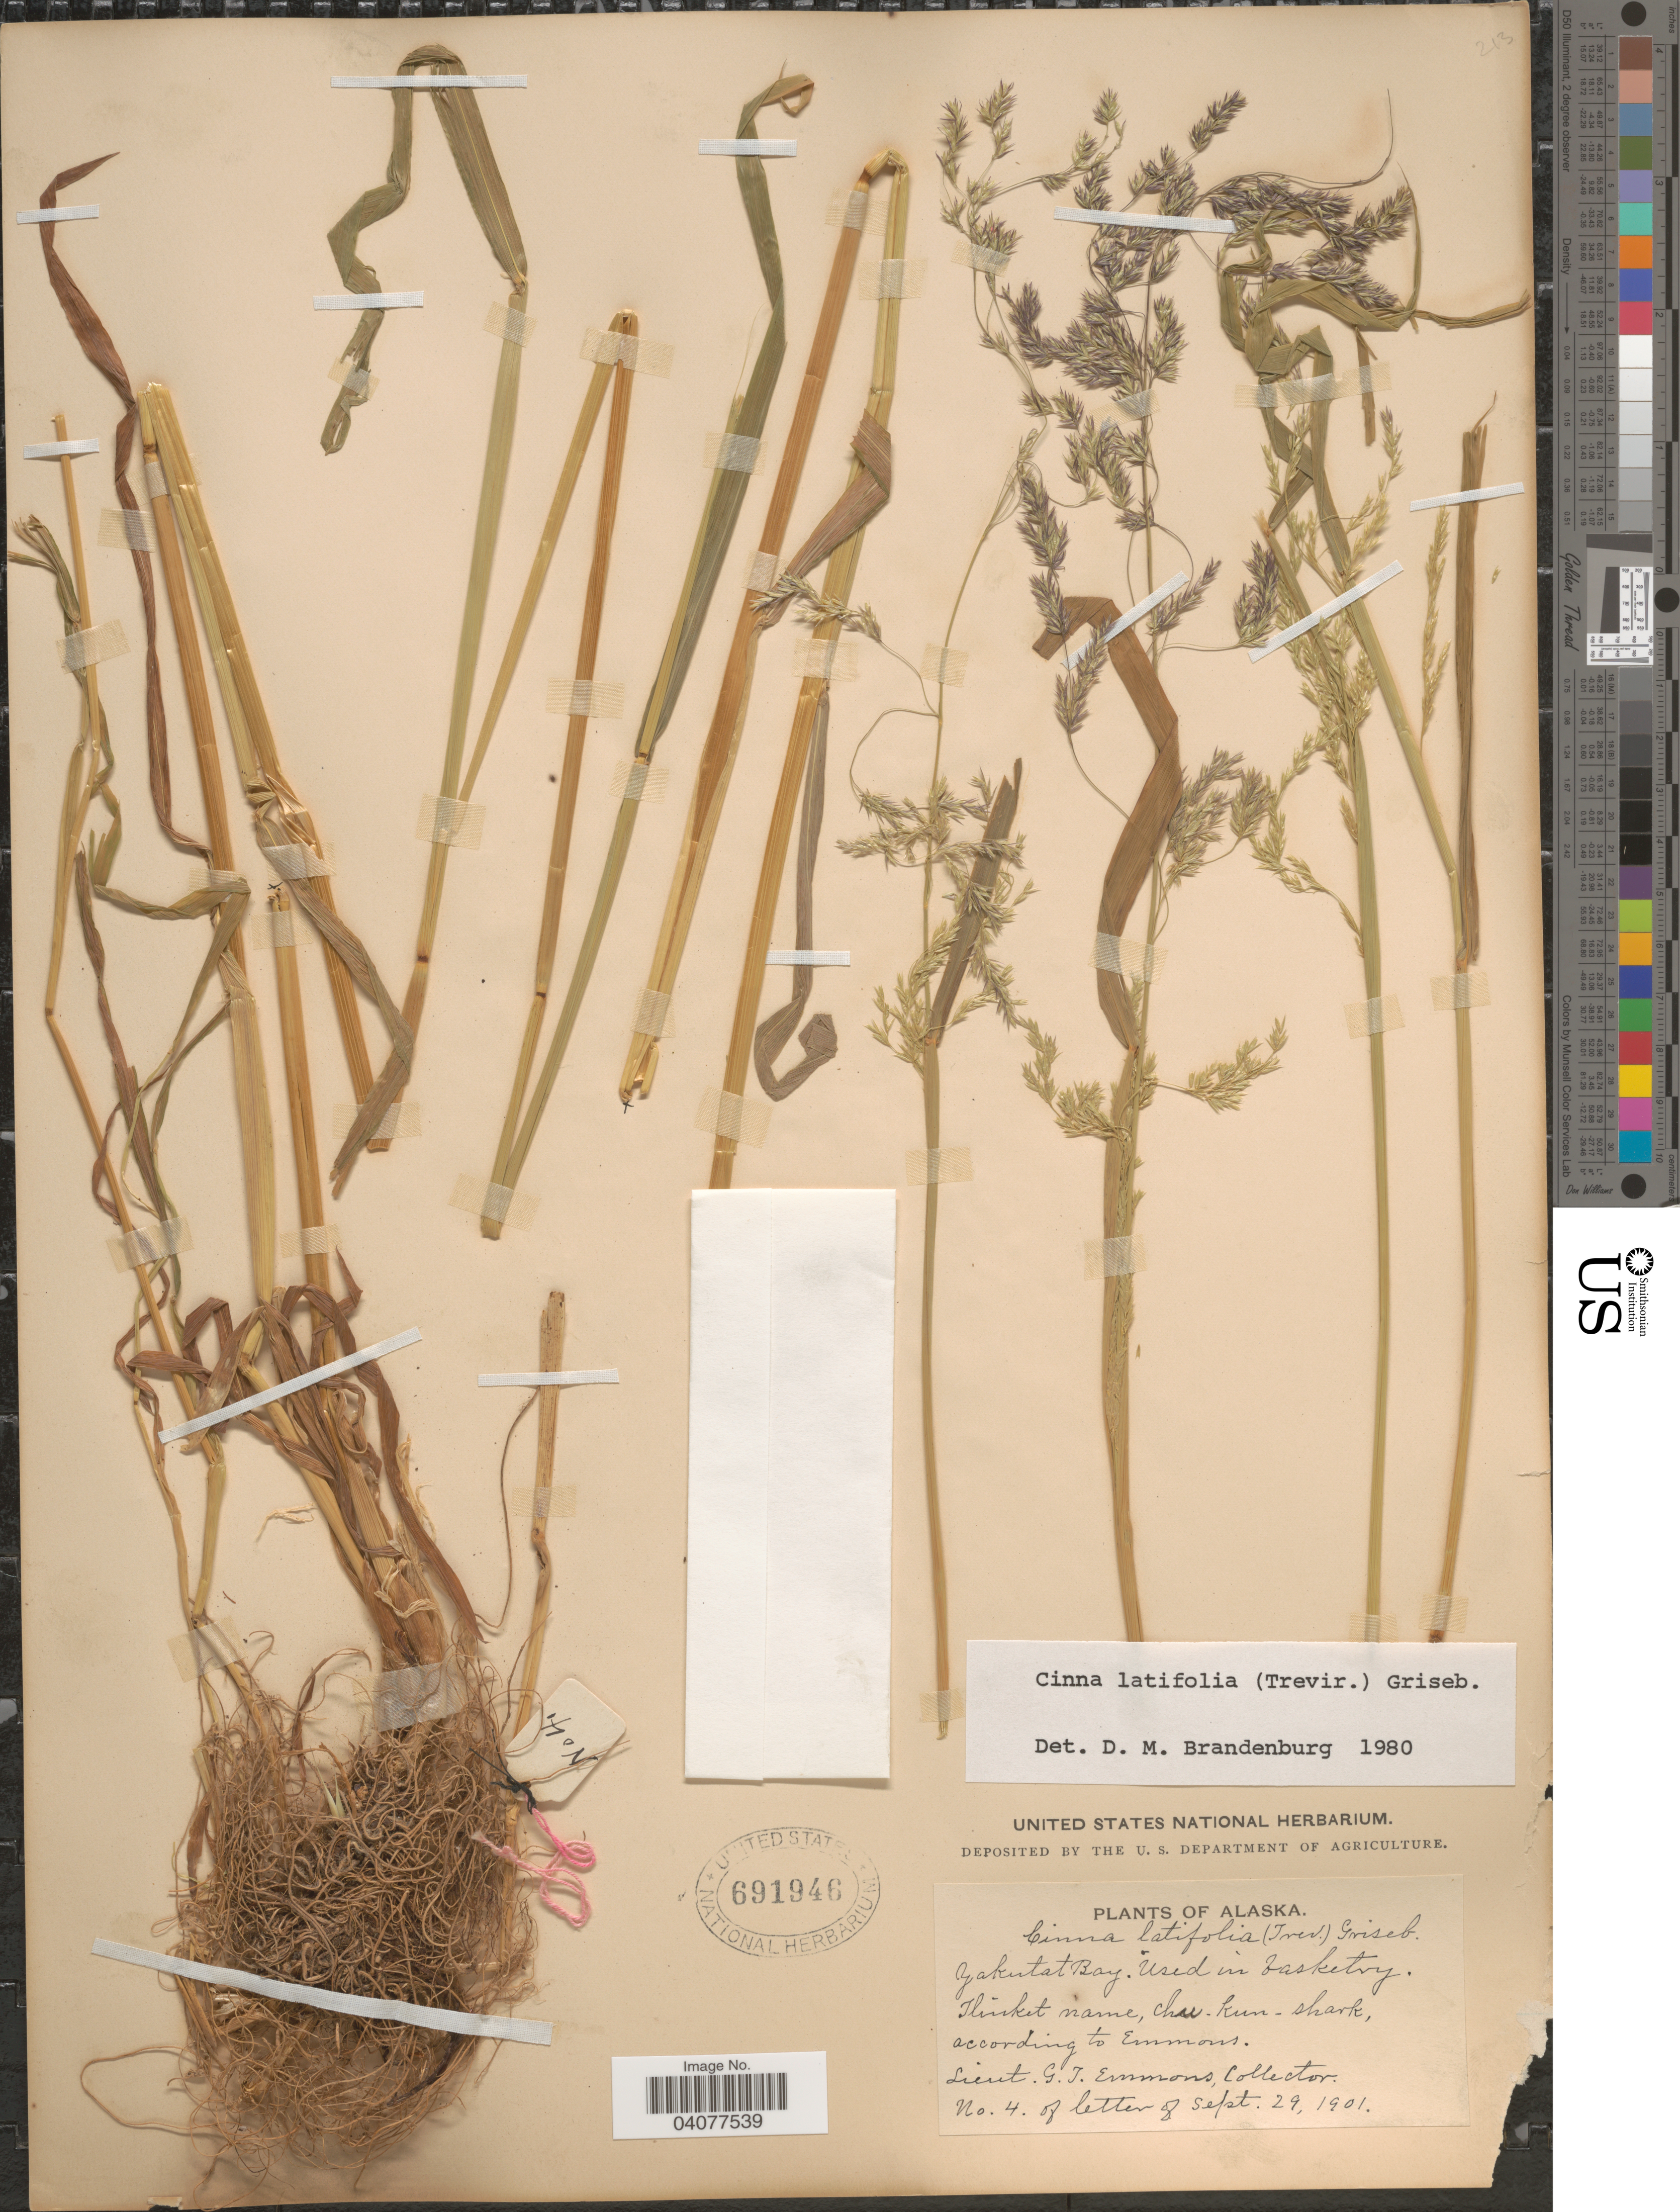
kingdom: Plantae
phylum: Tracheophyta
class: Liliopsida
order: Poales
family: Poaceae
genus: Cinna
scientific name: Cinna latifolia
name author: (Trevir. ex Goeppert) Griseb.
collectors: G. Emmons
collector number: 4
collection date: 1901-09-29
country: United States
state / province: Alaska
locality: Yakutat Bay.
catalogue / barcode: US 691946